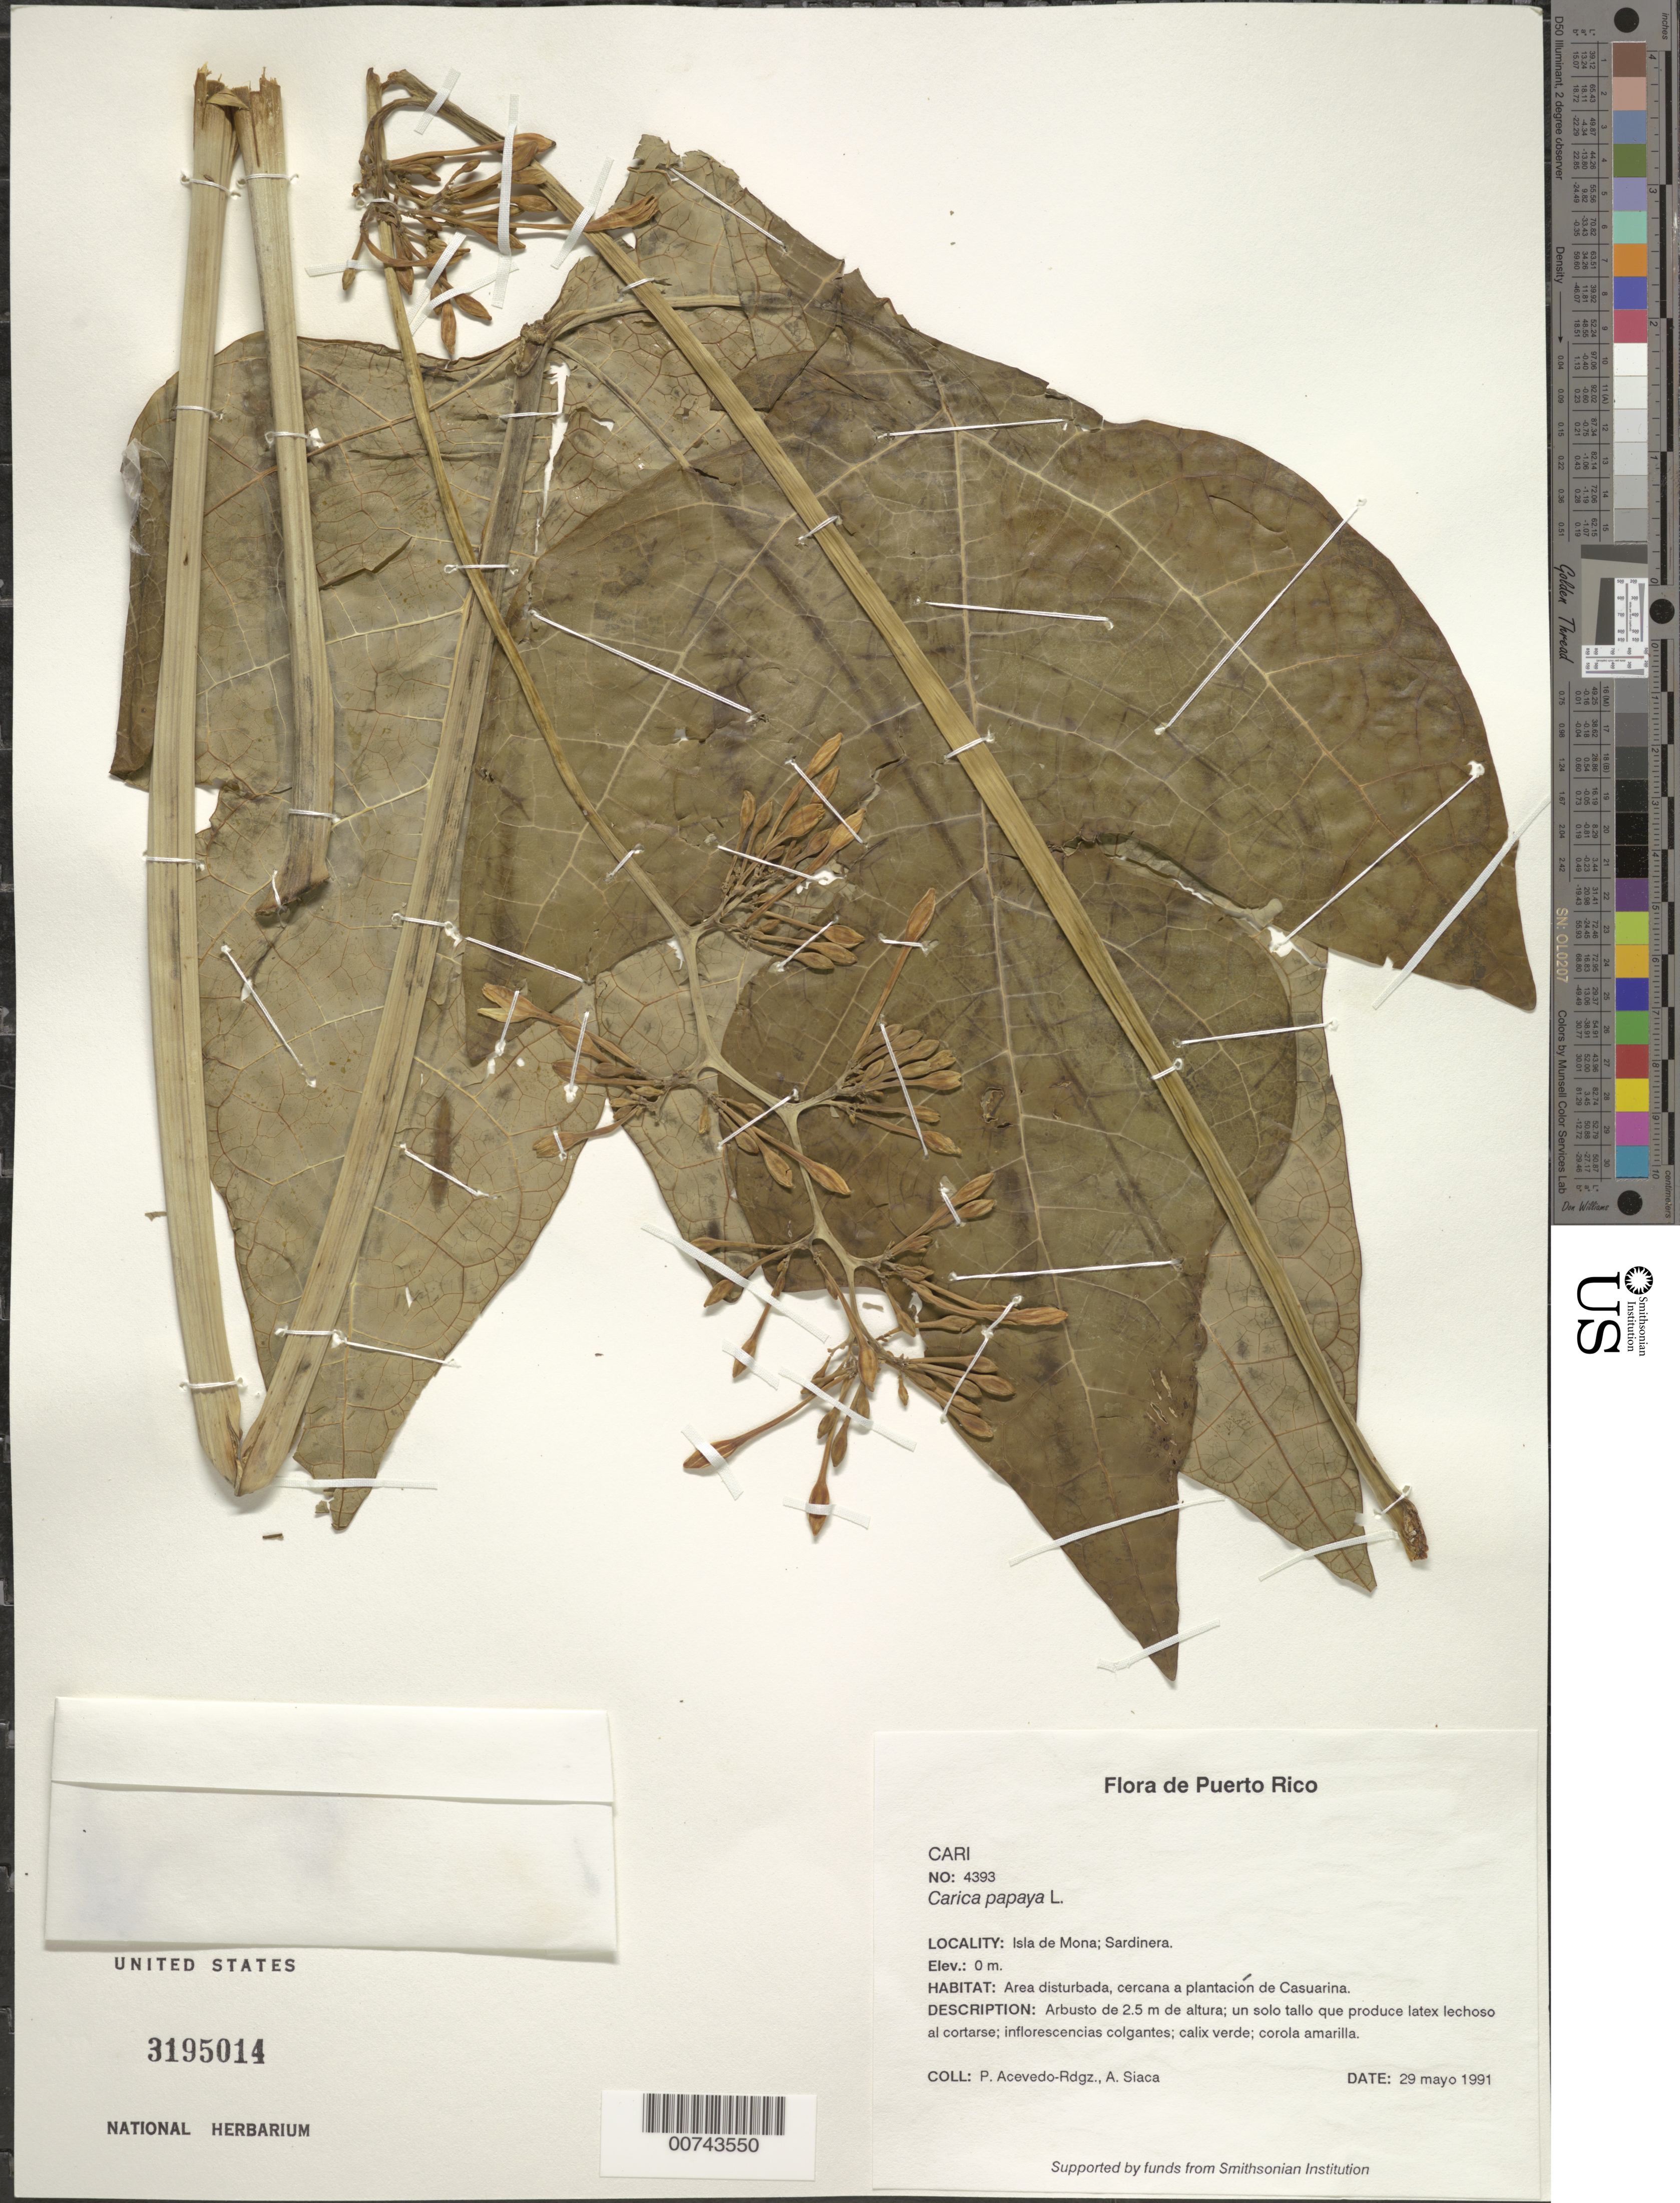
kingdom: Plantae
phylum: Tracheophyta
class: Magnoliopsida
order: Brassicales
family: Caricaceae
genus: Carica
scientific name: Carica papaya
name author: L.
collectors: P. Acevedo-Rodr. & A. Siaca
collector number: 4393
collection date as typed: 29 May 1991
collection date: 1991-05-29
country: Puerto Rico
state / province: Mayaguëz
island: Mona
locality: Isla de Mona; Sardinera.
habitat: Area disturbada, cercana a plantacion de Casuarina.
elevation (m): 0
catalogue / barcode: US 3195014